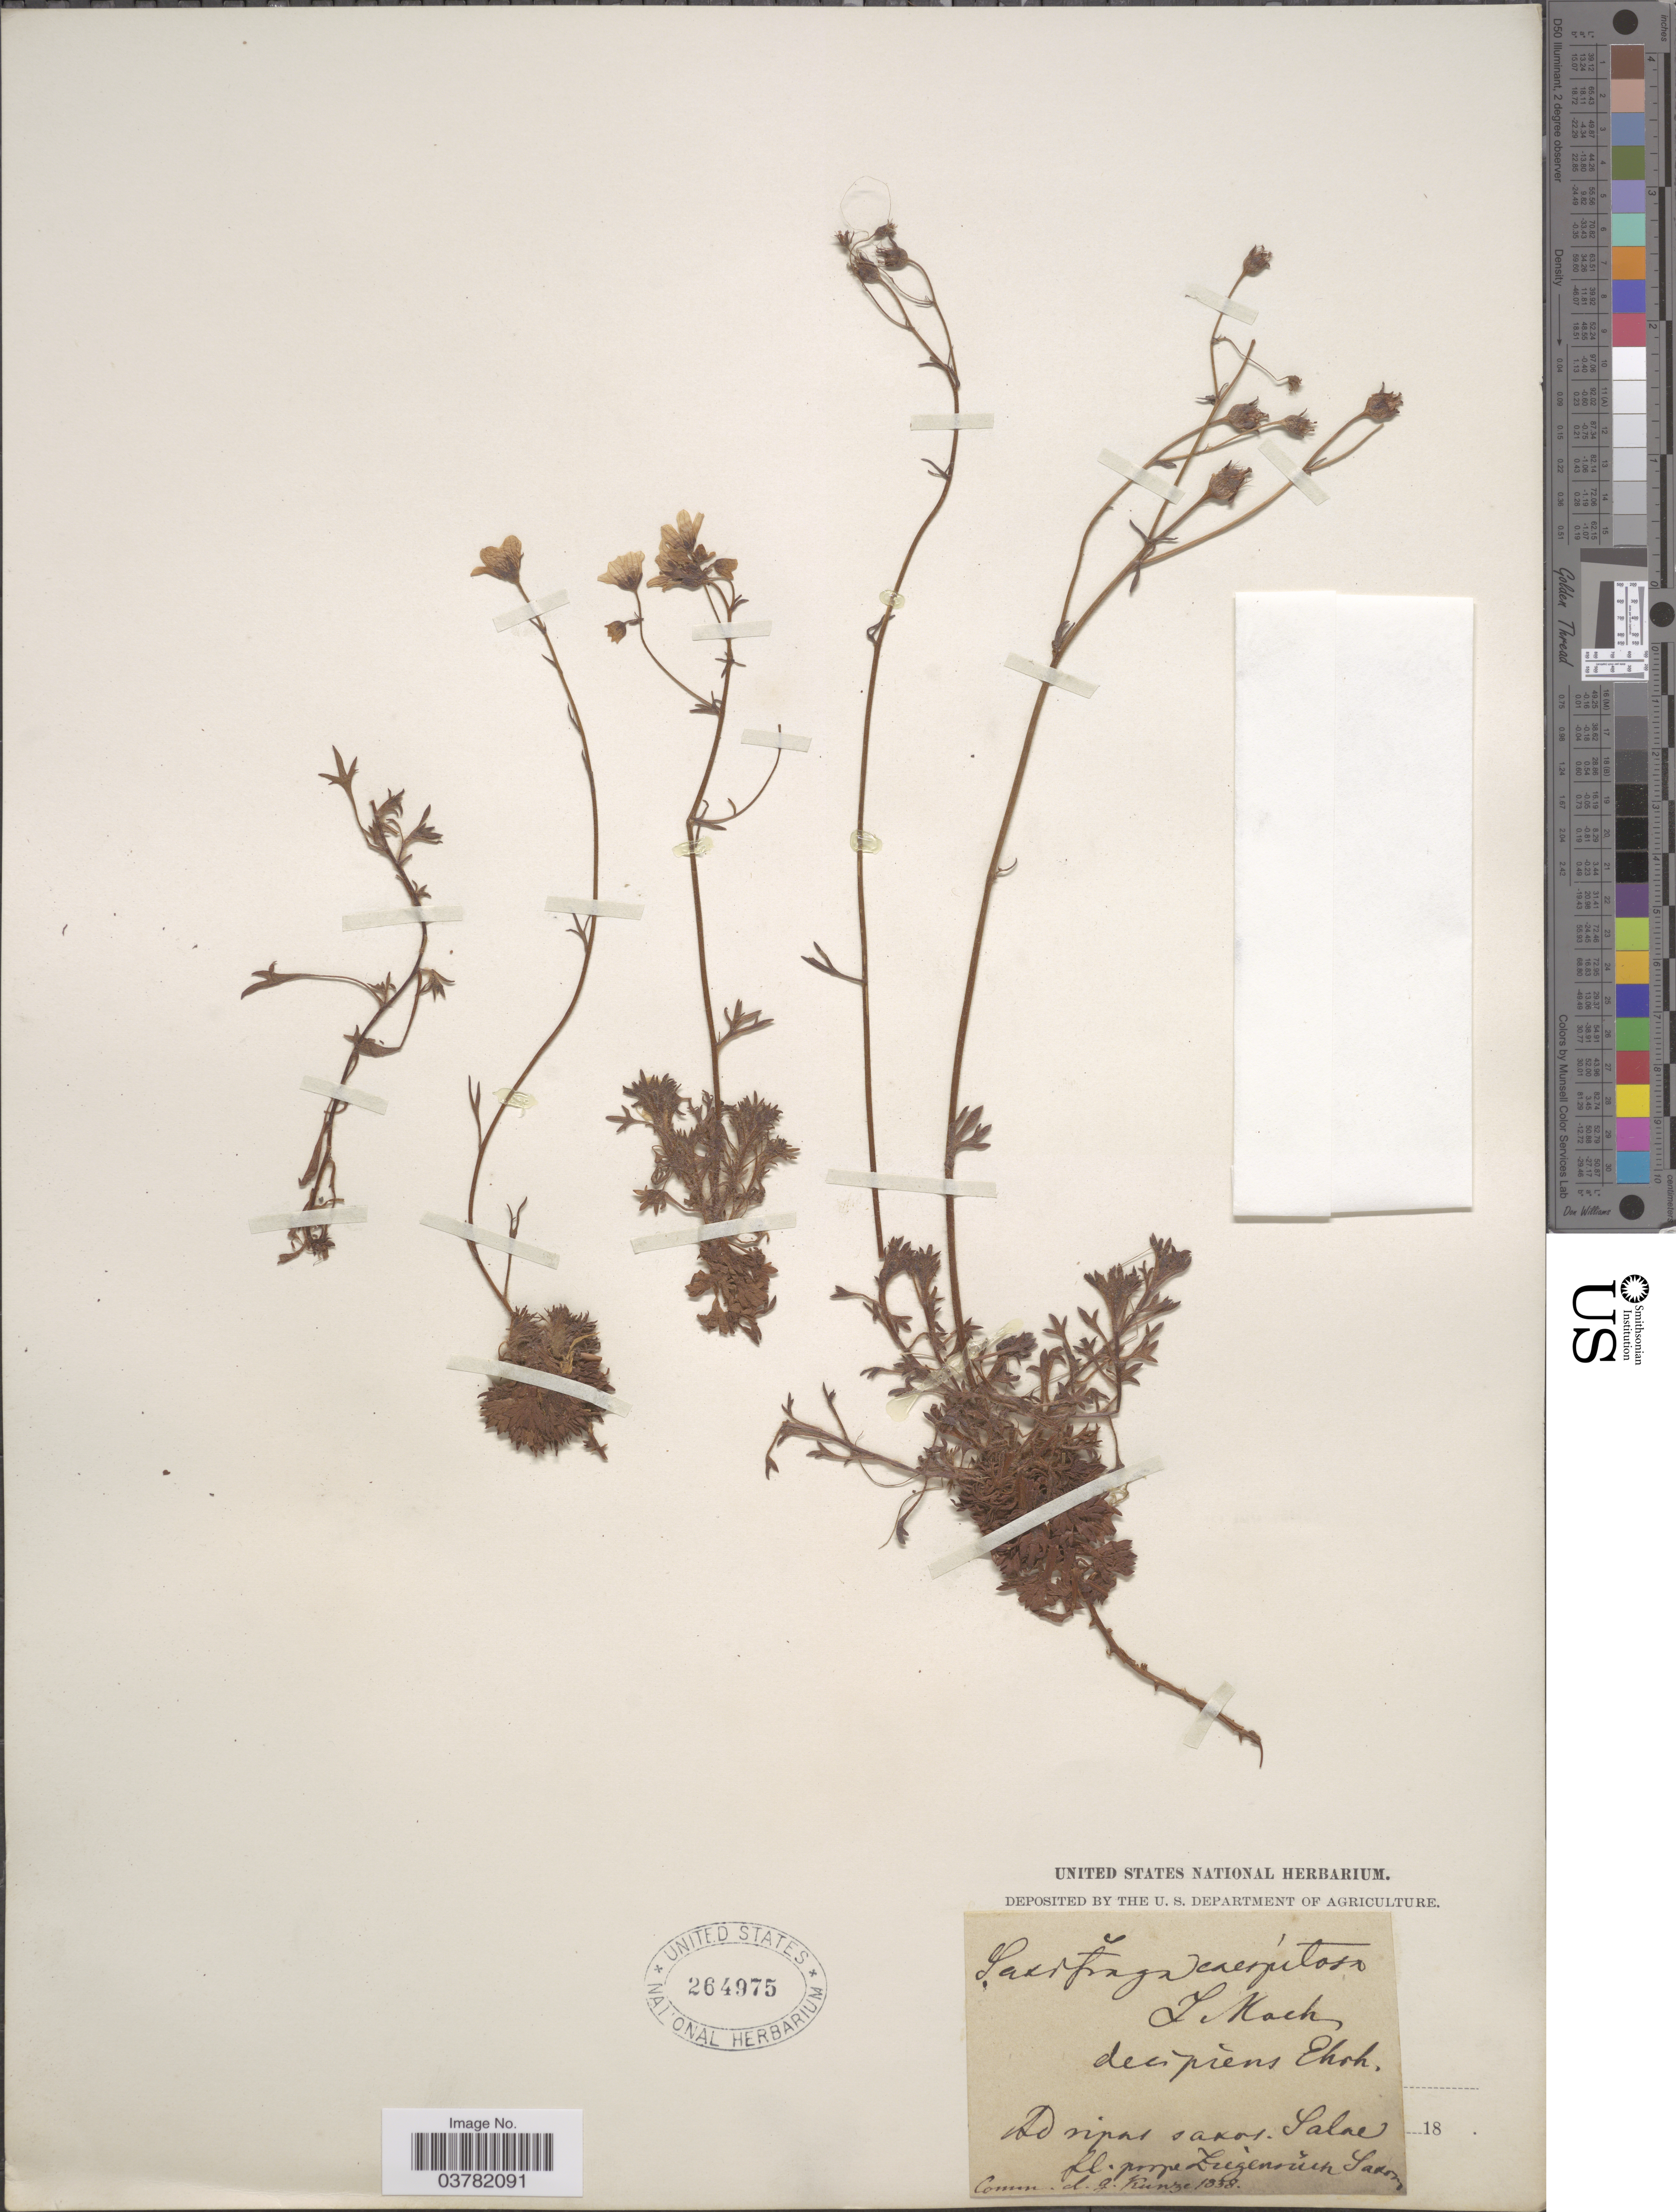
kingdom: Plantae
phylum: Tracheophyta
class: Magnoliopsida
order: Saxifragales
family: Saxifragaceae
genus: Saxifraga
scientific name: Saxifraga caespitosa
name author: L.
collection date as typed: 18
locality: Ad ripas saxos. Salae. Prope Zugenruk [interpreted] Saxon [interpreted].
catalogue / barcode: US 264975